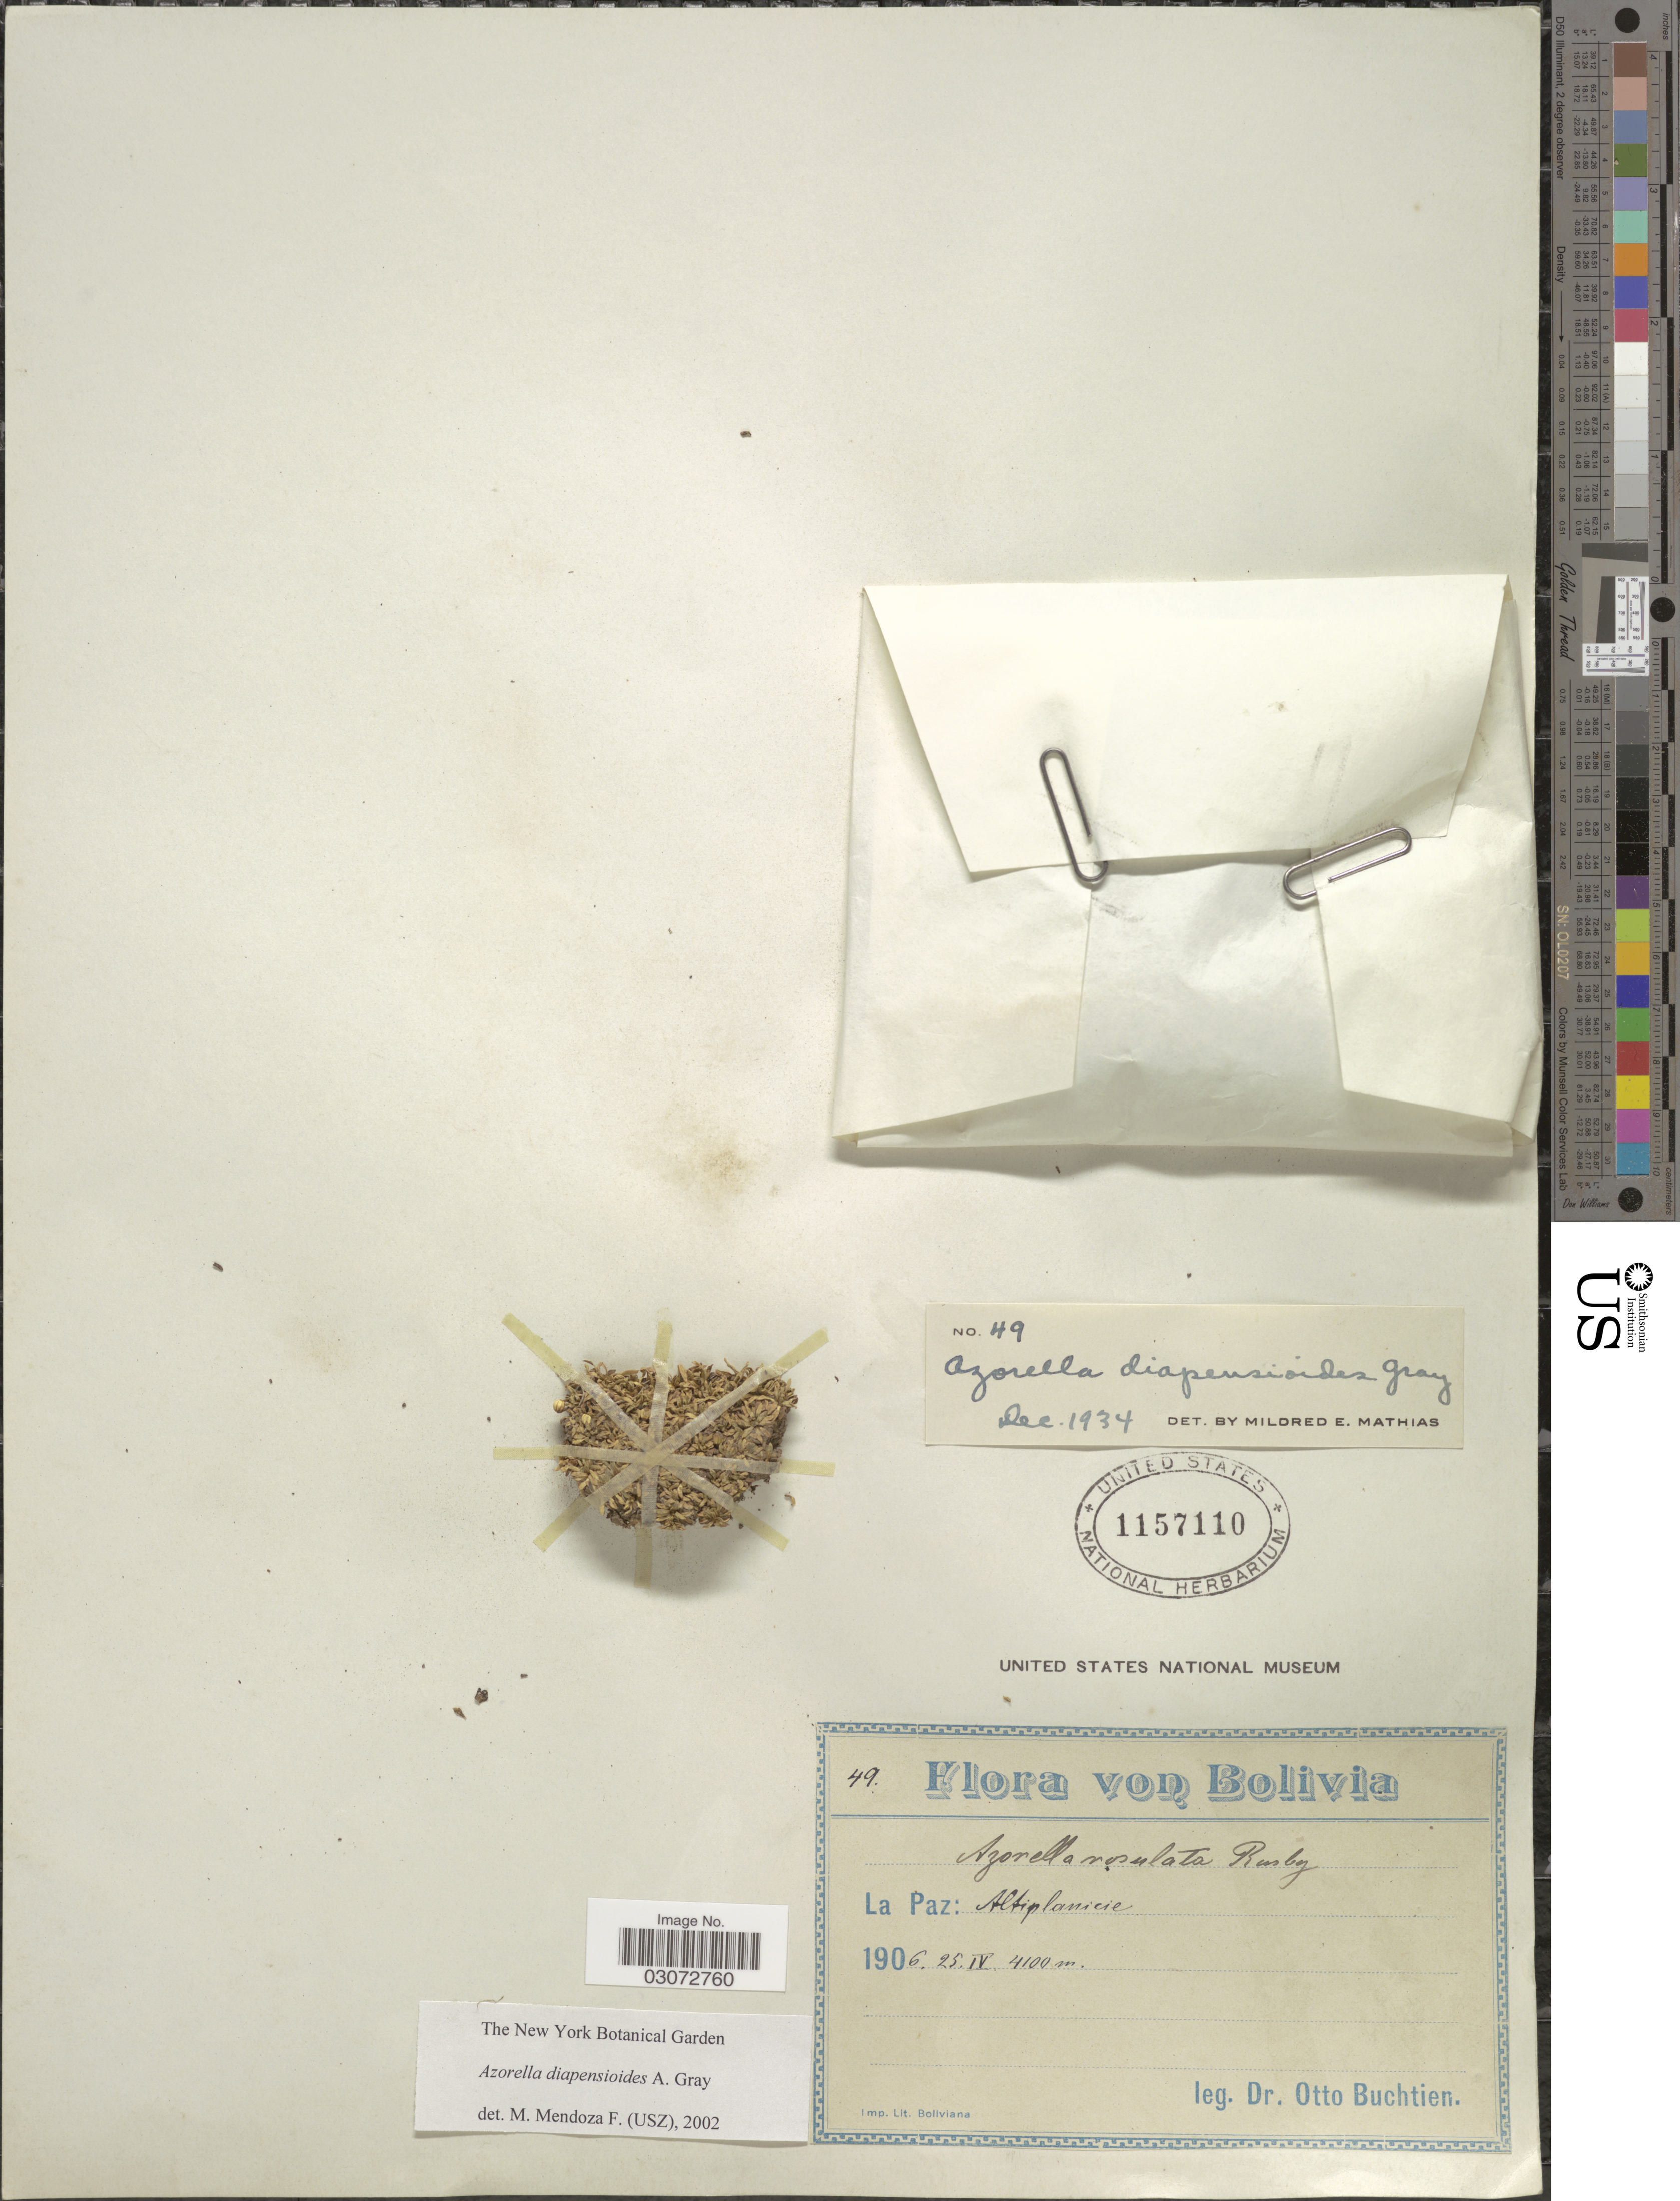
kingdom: Plantae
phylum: Tracheophyta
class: Magnoliopsida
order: Apiales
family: Apiaceae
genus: Azorella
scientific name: Azorella diapensioides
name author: A. Gray in Wilkes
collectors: O. Buchtien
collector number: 49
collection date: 1906-04-25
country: Bolivia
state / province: La Paz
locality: Altiplanicie.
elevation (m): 4100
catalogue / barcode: US 1157110